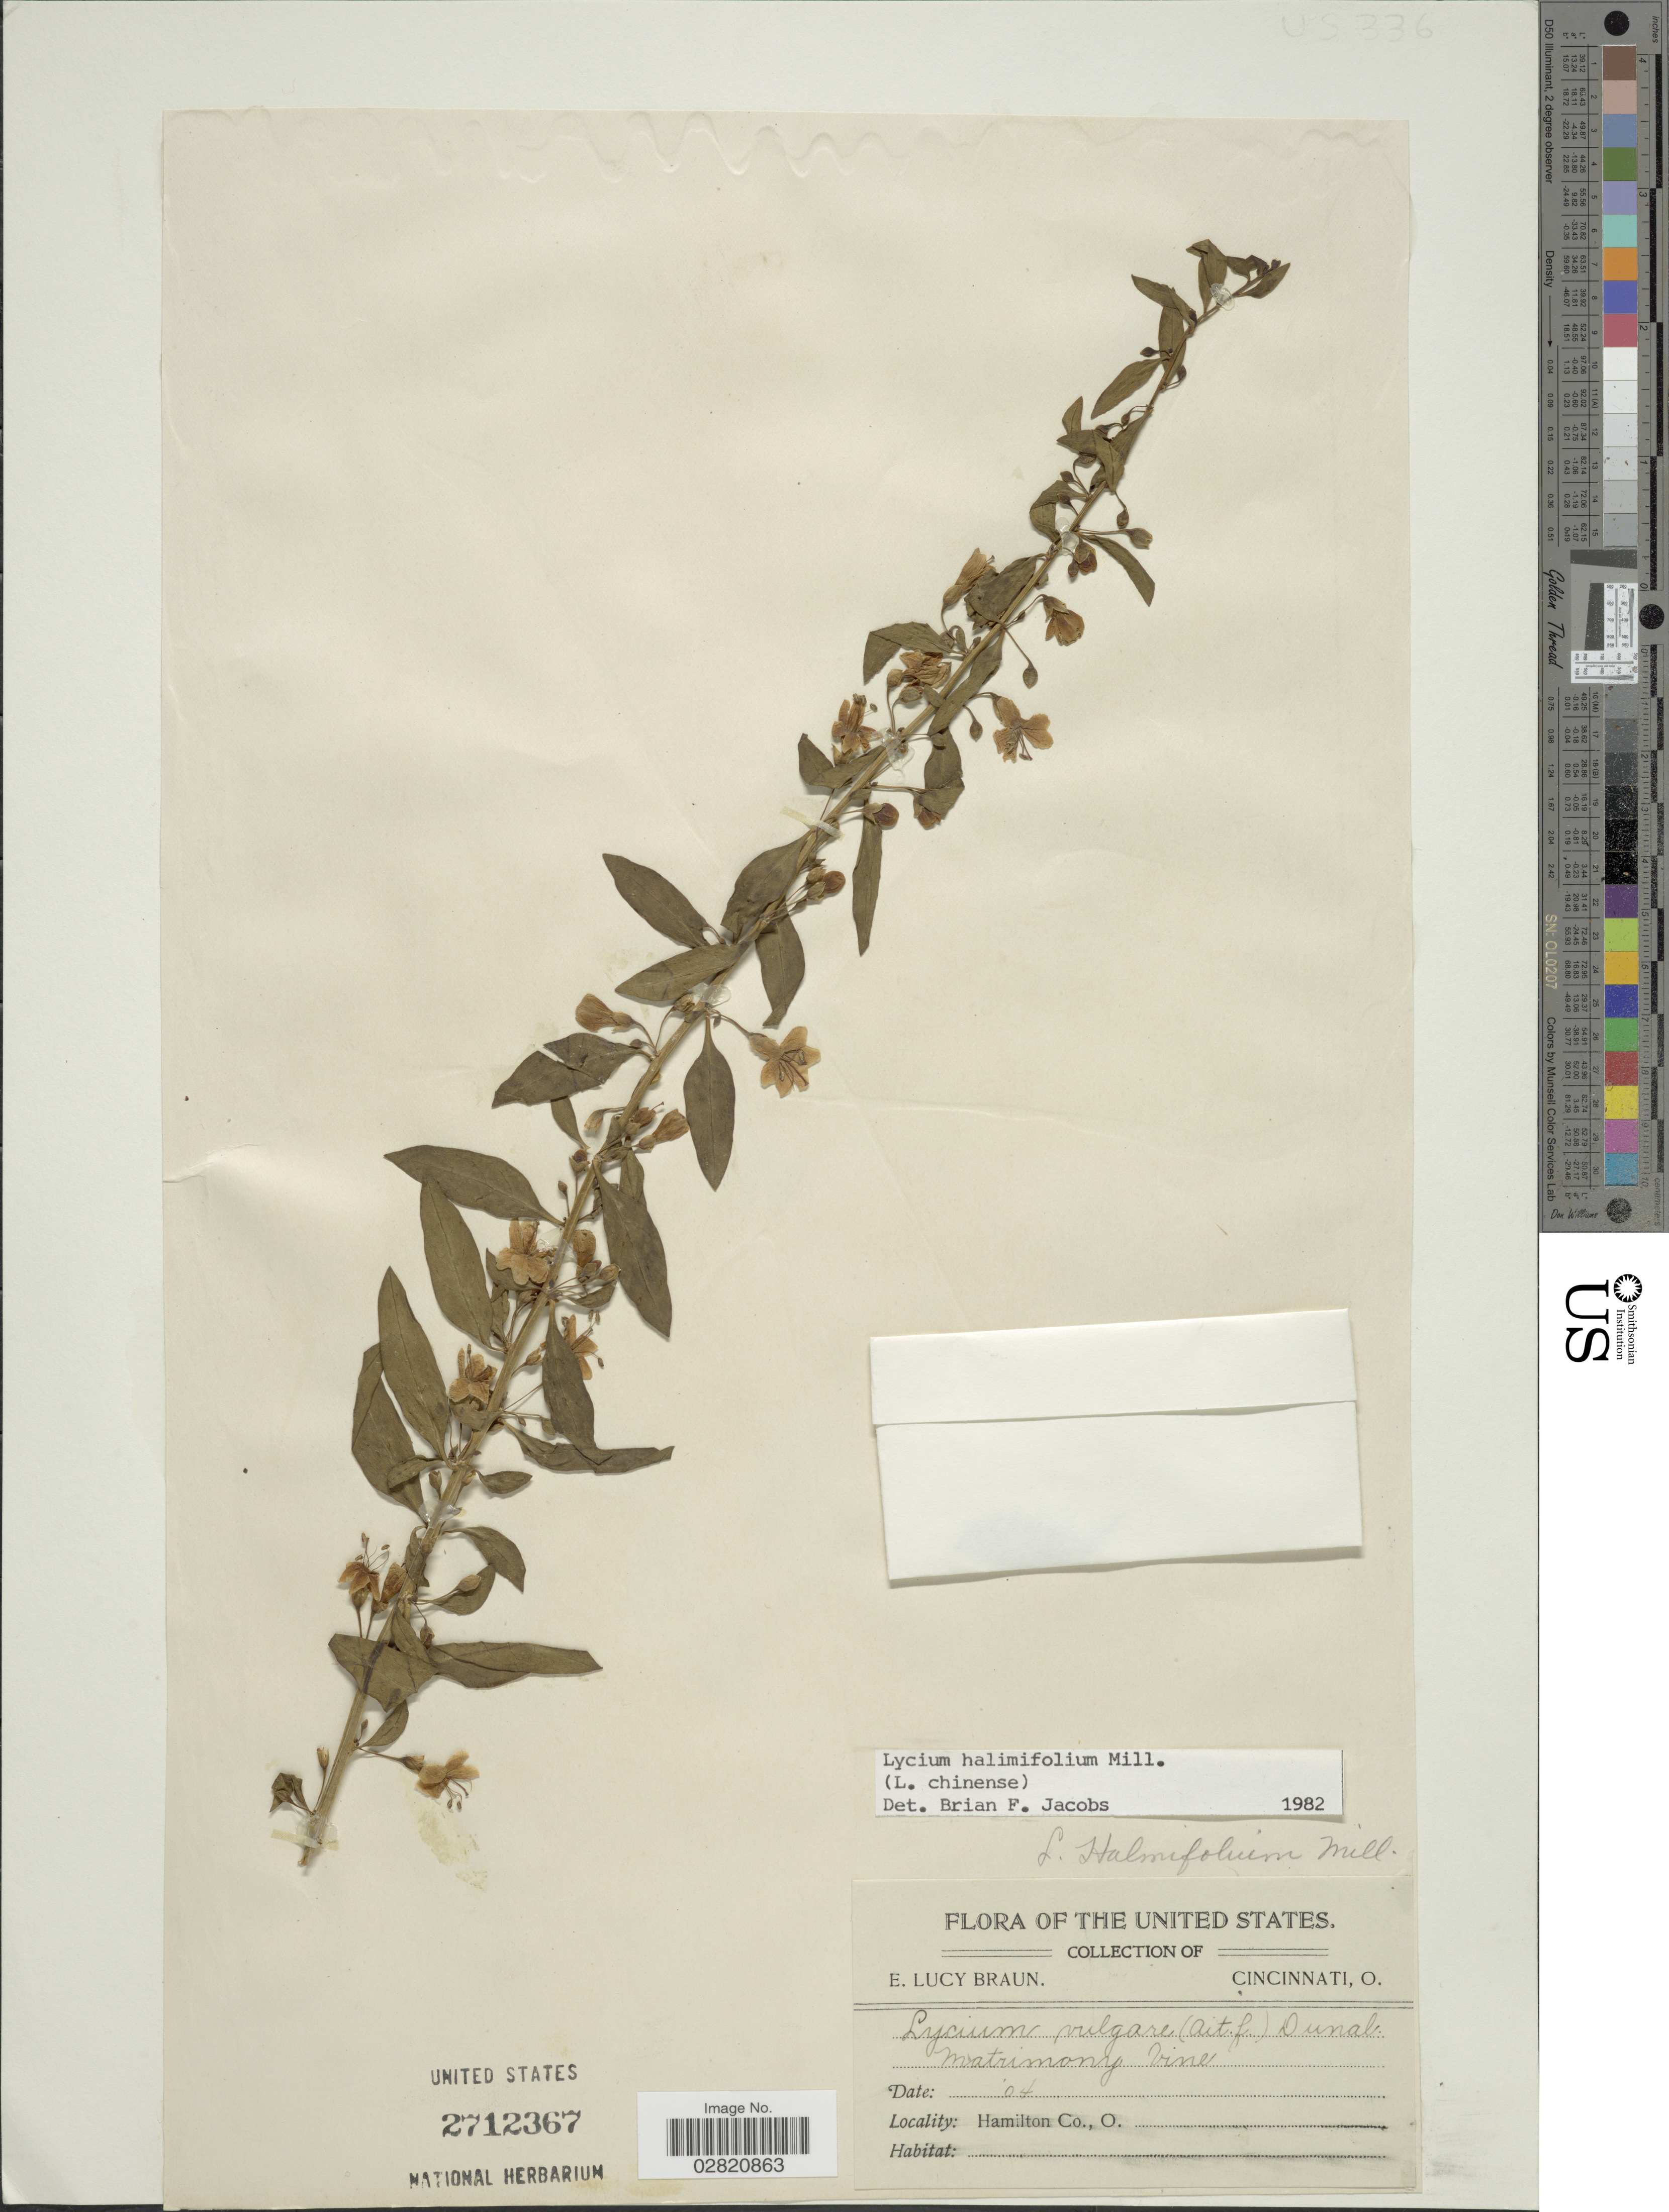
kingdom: Plantae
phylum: Tracheophyta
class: Magnoliopsida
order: Solanales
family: Solanaceae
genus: Lycium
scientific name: Lycium barbarum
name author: L.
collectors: E. L. Braun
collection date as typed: Transcribed d/m/y: //4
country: United States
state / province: Ohio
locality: Hamilton Co.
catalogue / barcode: US 2712367